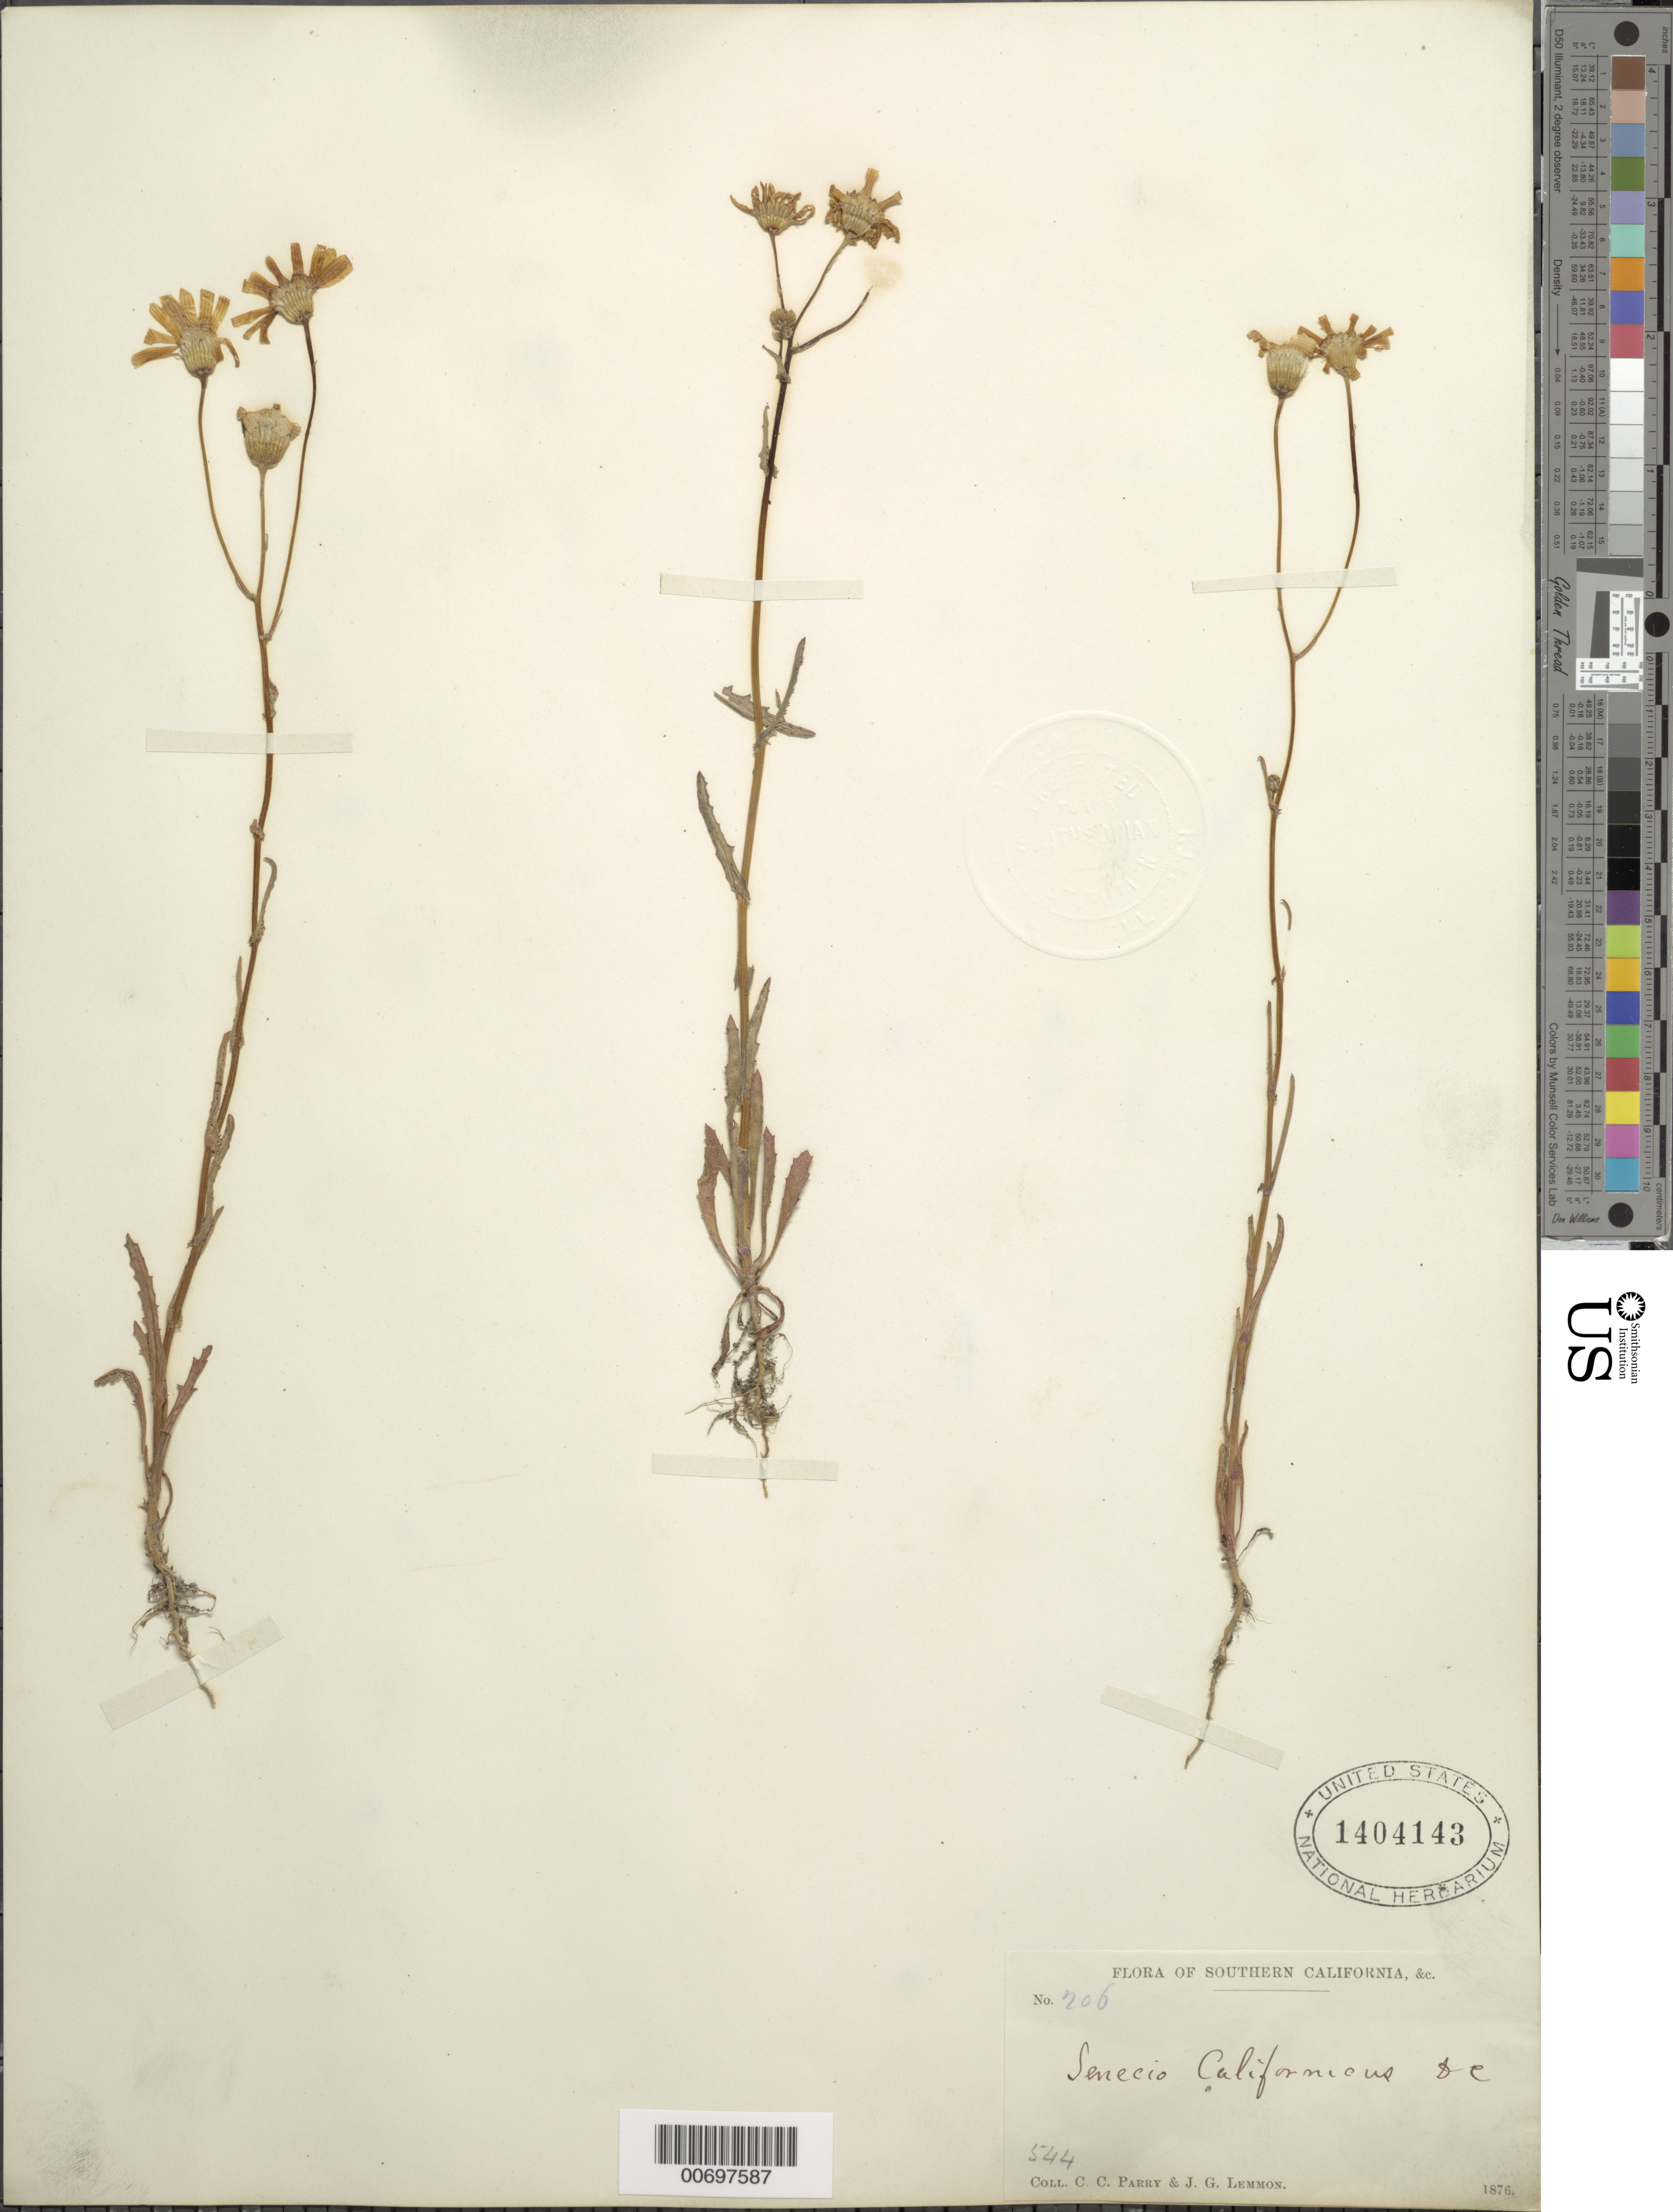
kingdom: Plantae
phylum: Tracheophyta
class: Magnoliopsida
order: Asterales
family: Asteraceae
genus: Senecio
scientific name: Senecio californicus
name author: DC.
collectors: C. C. Parry & J. G. Lemmon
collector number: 206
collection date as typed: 1876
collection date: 1876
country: United States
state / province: California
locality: Southern.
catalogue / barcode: US 1404143